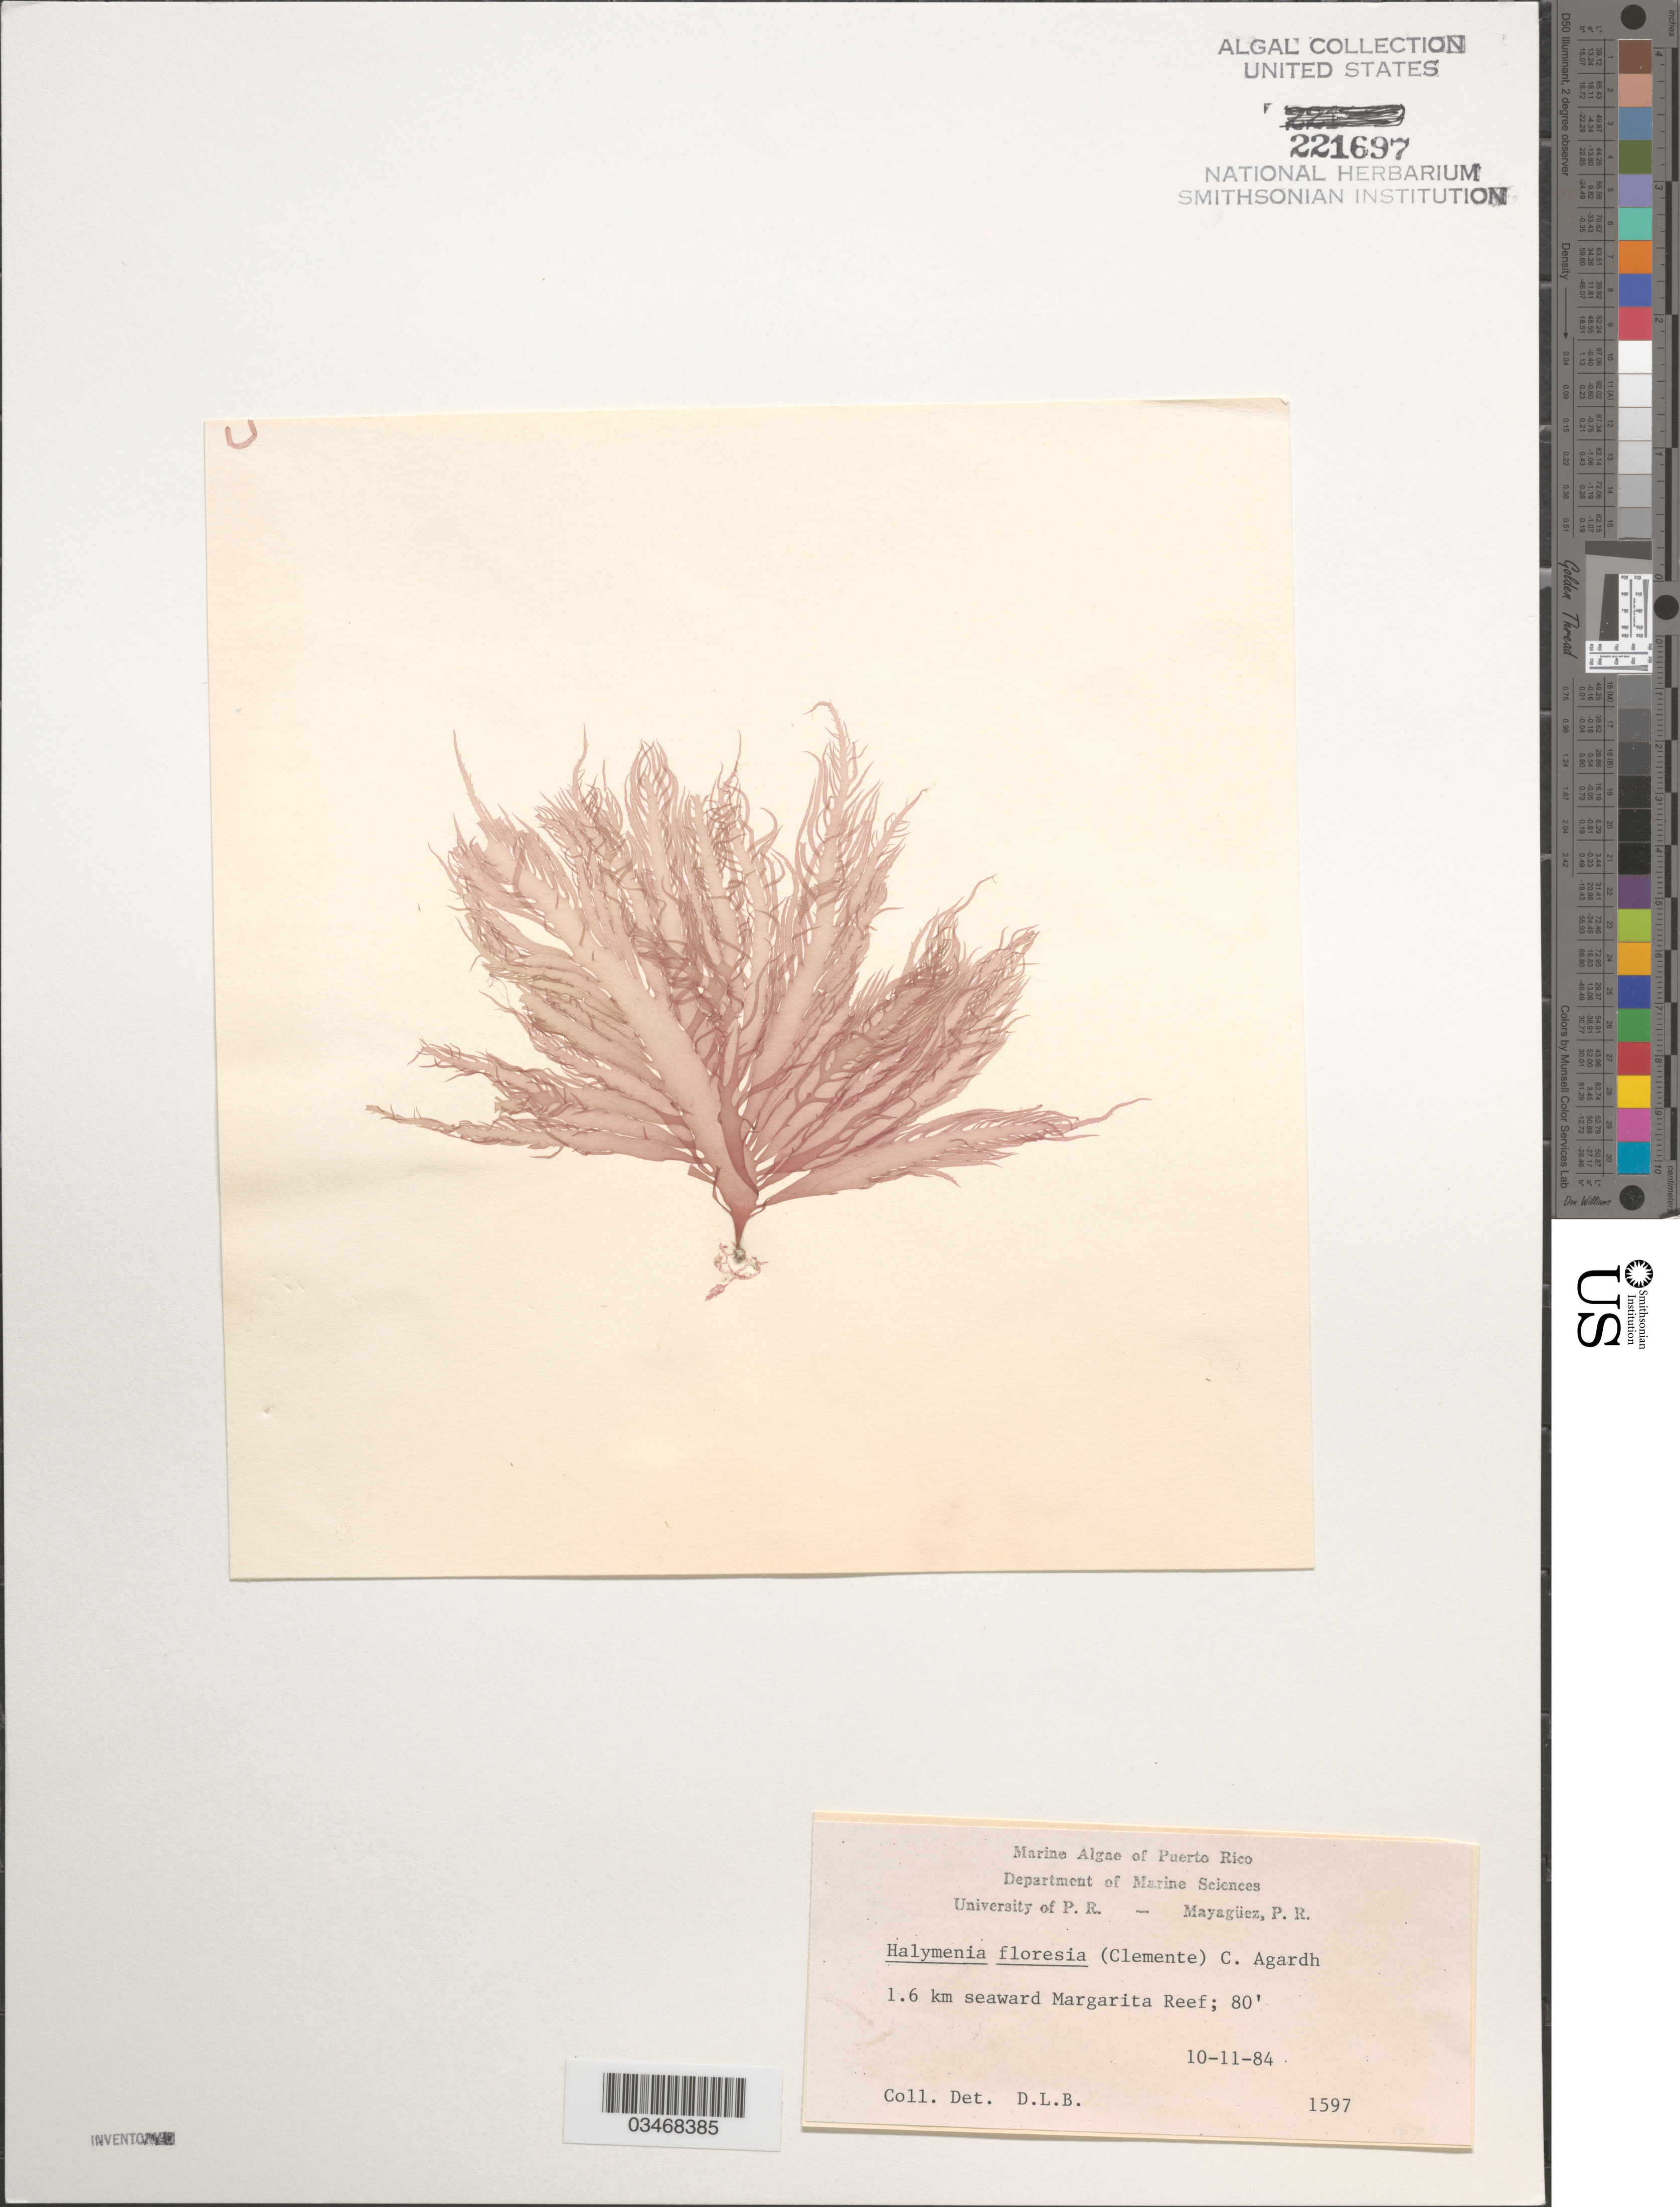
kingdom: Plantae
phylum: Rhodophyta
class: Florideophyceae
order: Halymeniales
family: Halymeniaceae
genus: Halymenia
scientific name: Halymenia pseudofloresia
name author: Collins & M. Howe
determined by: Ballantine, D. L.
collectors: D.L. Ballantine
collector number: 1597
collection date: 1984-10-11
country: Puerto Rico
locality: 1.6km seaward Margarita Reef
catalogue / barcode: US 221697